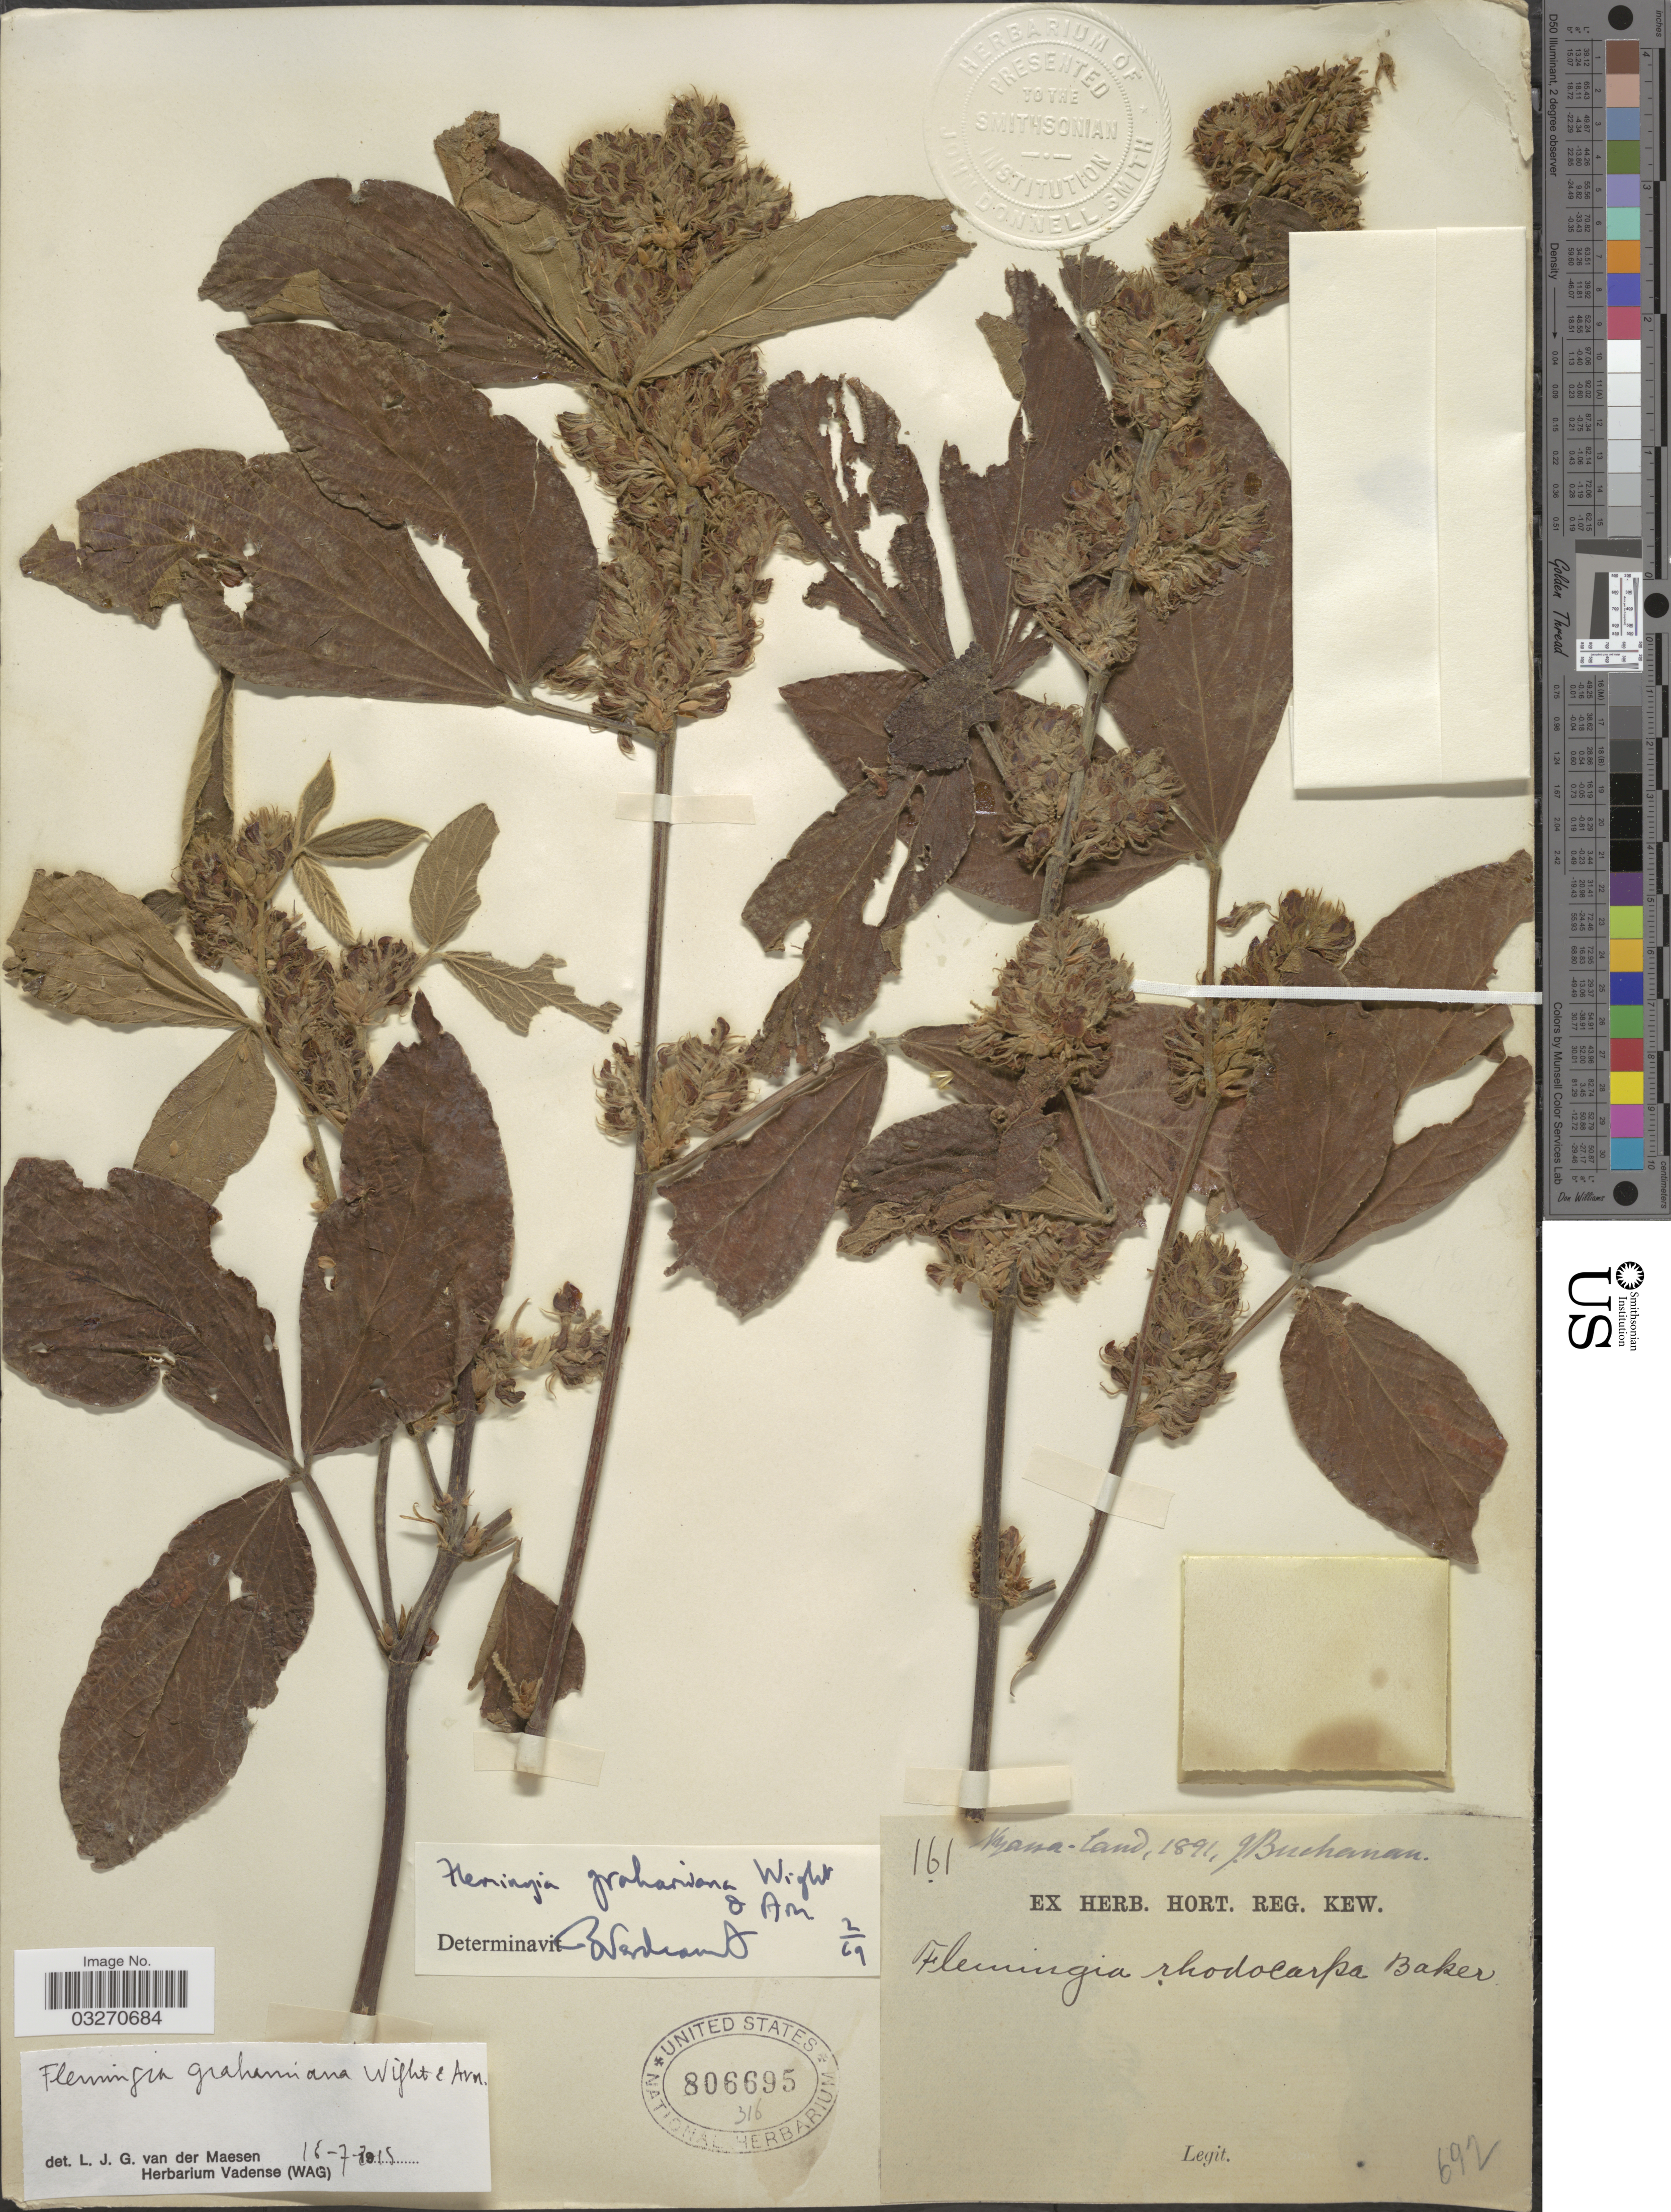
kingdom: Plantae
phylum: Tracheophyta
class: Magnoliopsida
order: Fabales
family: Fabaceae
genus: Flemingia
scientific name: Flemingia grahamiana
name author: Wight & Arn.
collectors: J. Buchanan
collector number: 161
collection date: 1891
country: Malawi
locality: Nyassa-land.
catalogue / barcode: US 806695